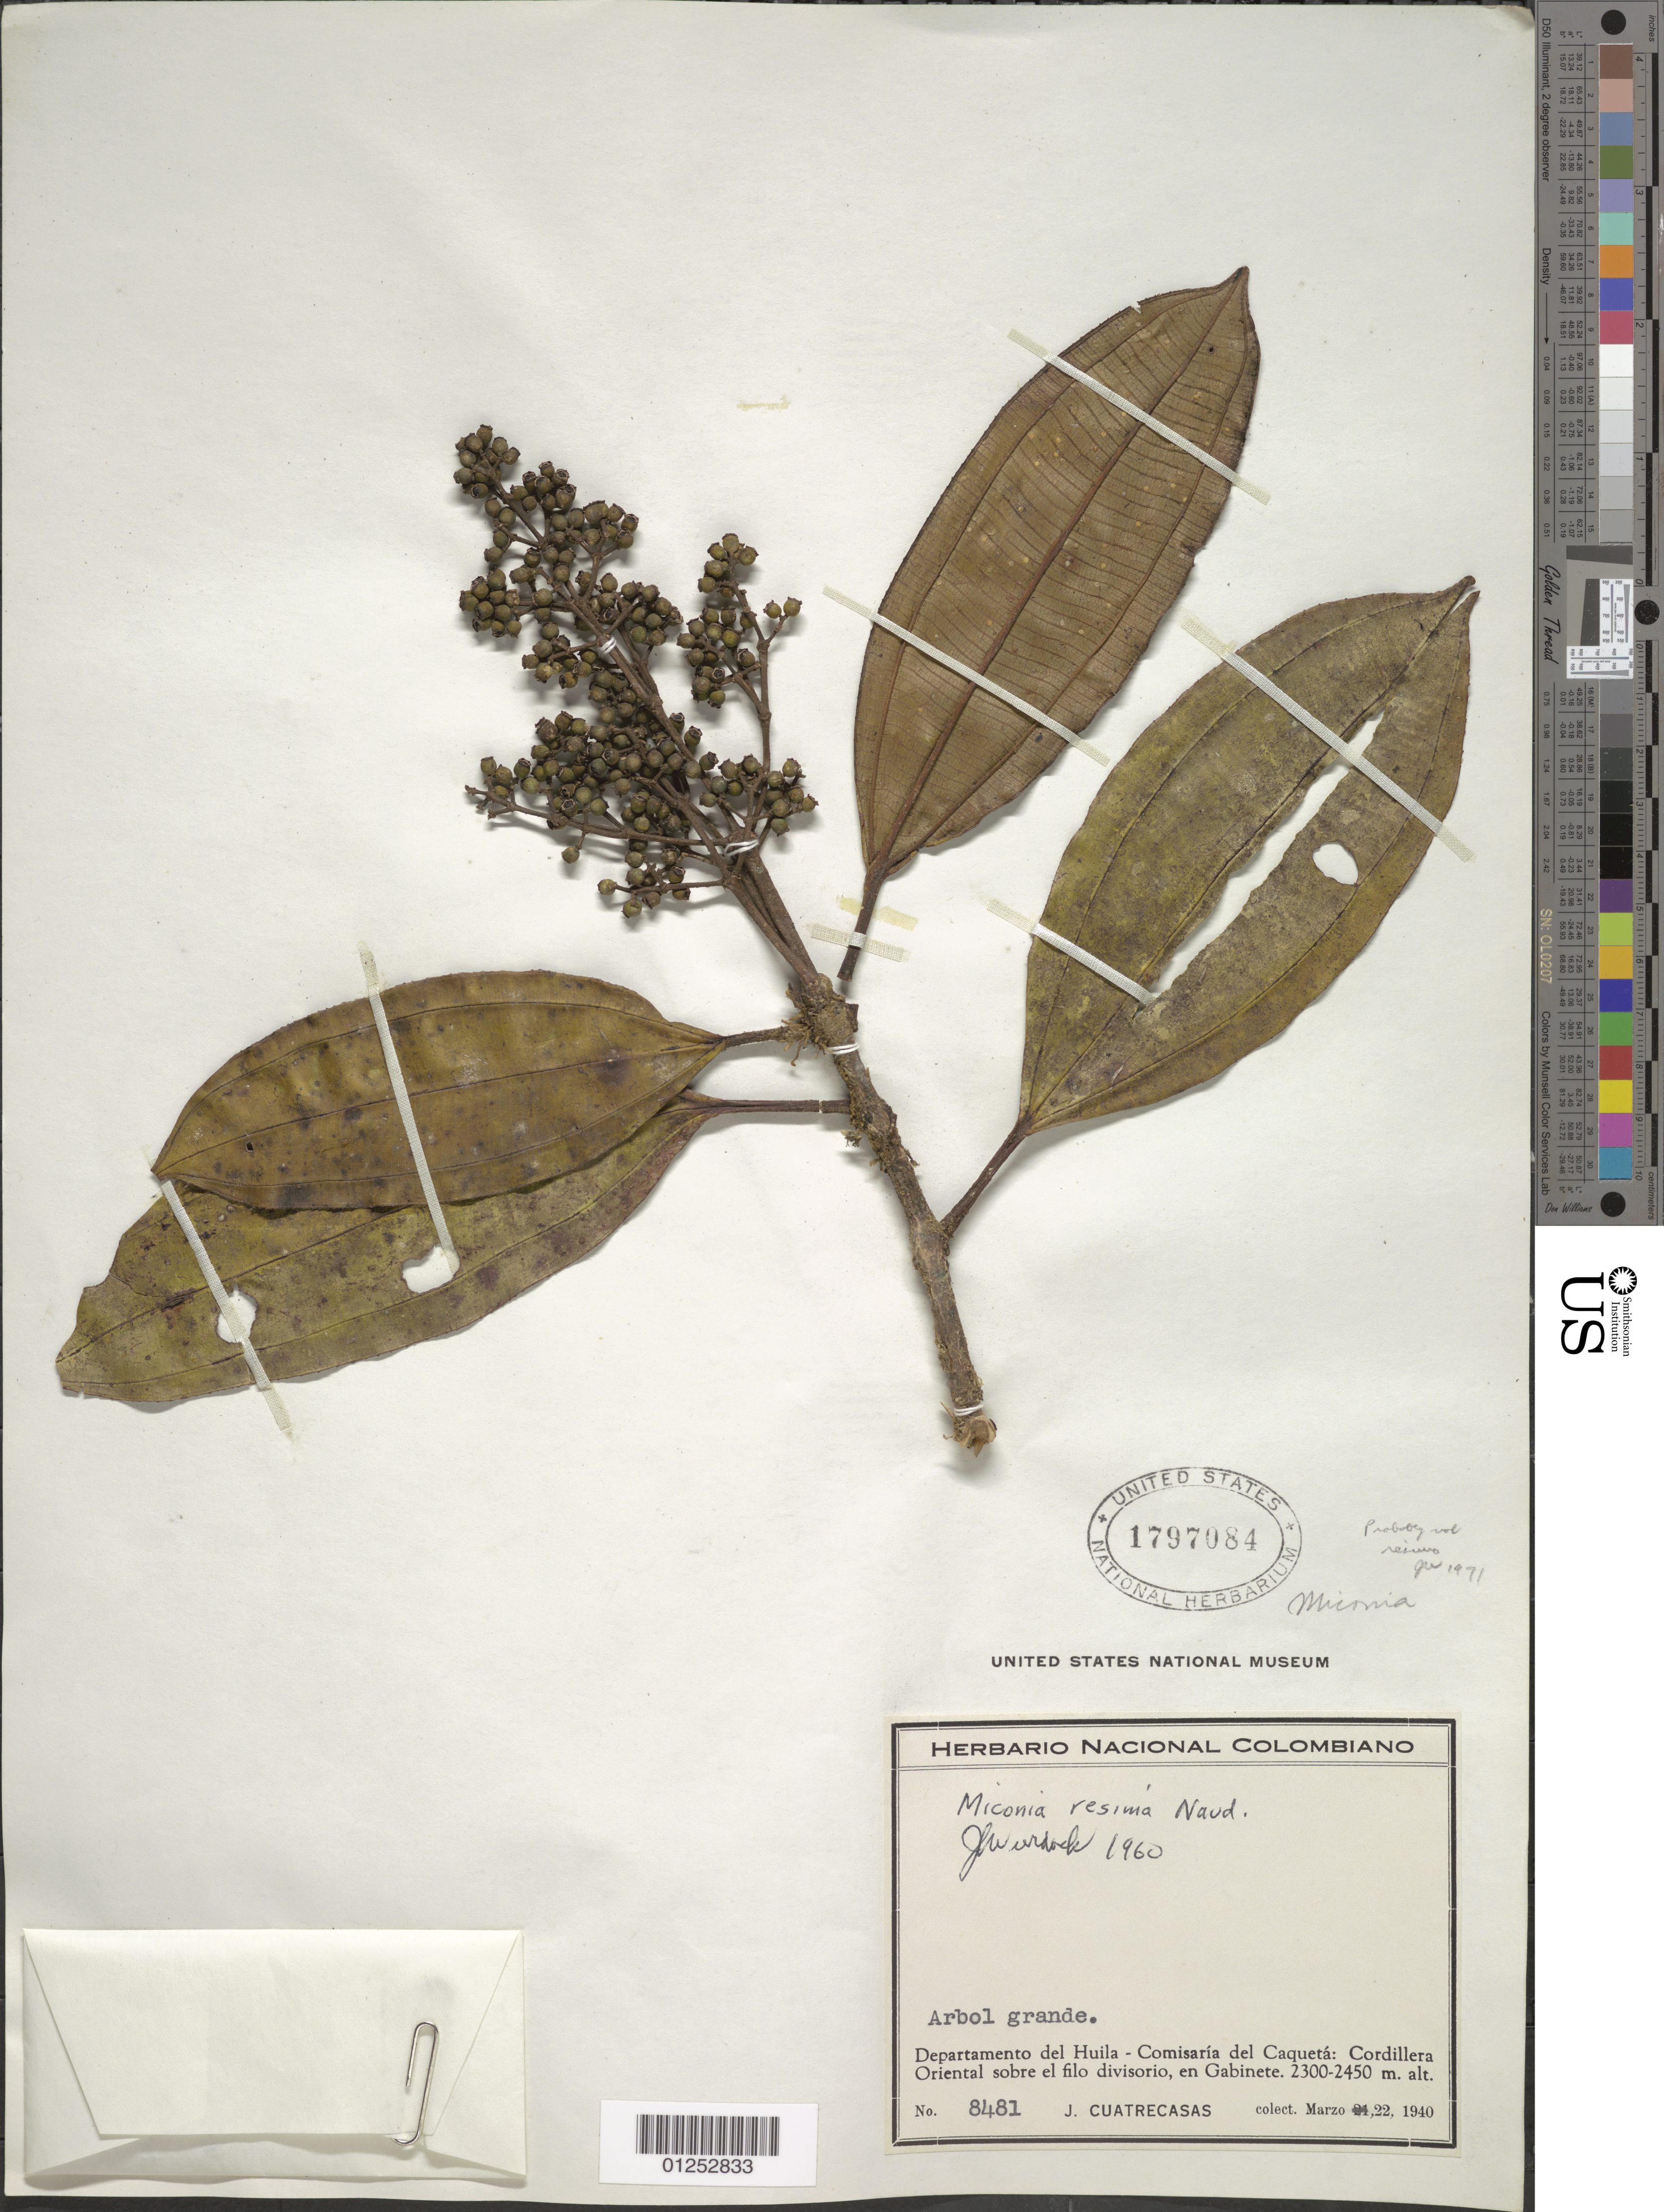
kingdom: Plantae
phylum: Tracheophyta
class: Magnoliopsida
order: Myrtales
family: Melastomataceae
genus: Miconia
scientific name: Miconia turgida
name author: Gleason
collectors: J. Cuatrecasas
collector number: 8481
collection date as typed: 22 Mar 1940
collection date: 1940-03-22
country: Colombia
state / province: Huila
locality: Cordillera Oriental Sobre El Filo Divisorio, en Gabinete.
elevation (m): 2300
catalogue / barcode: US 1797084